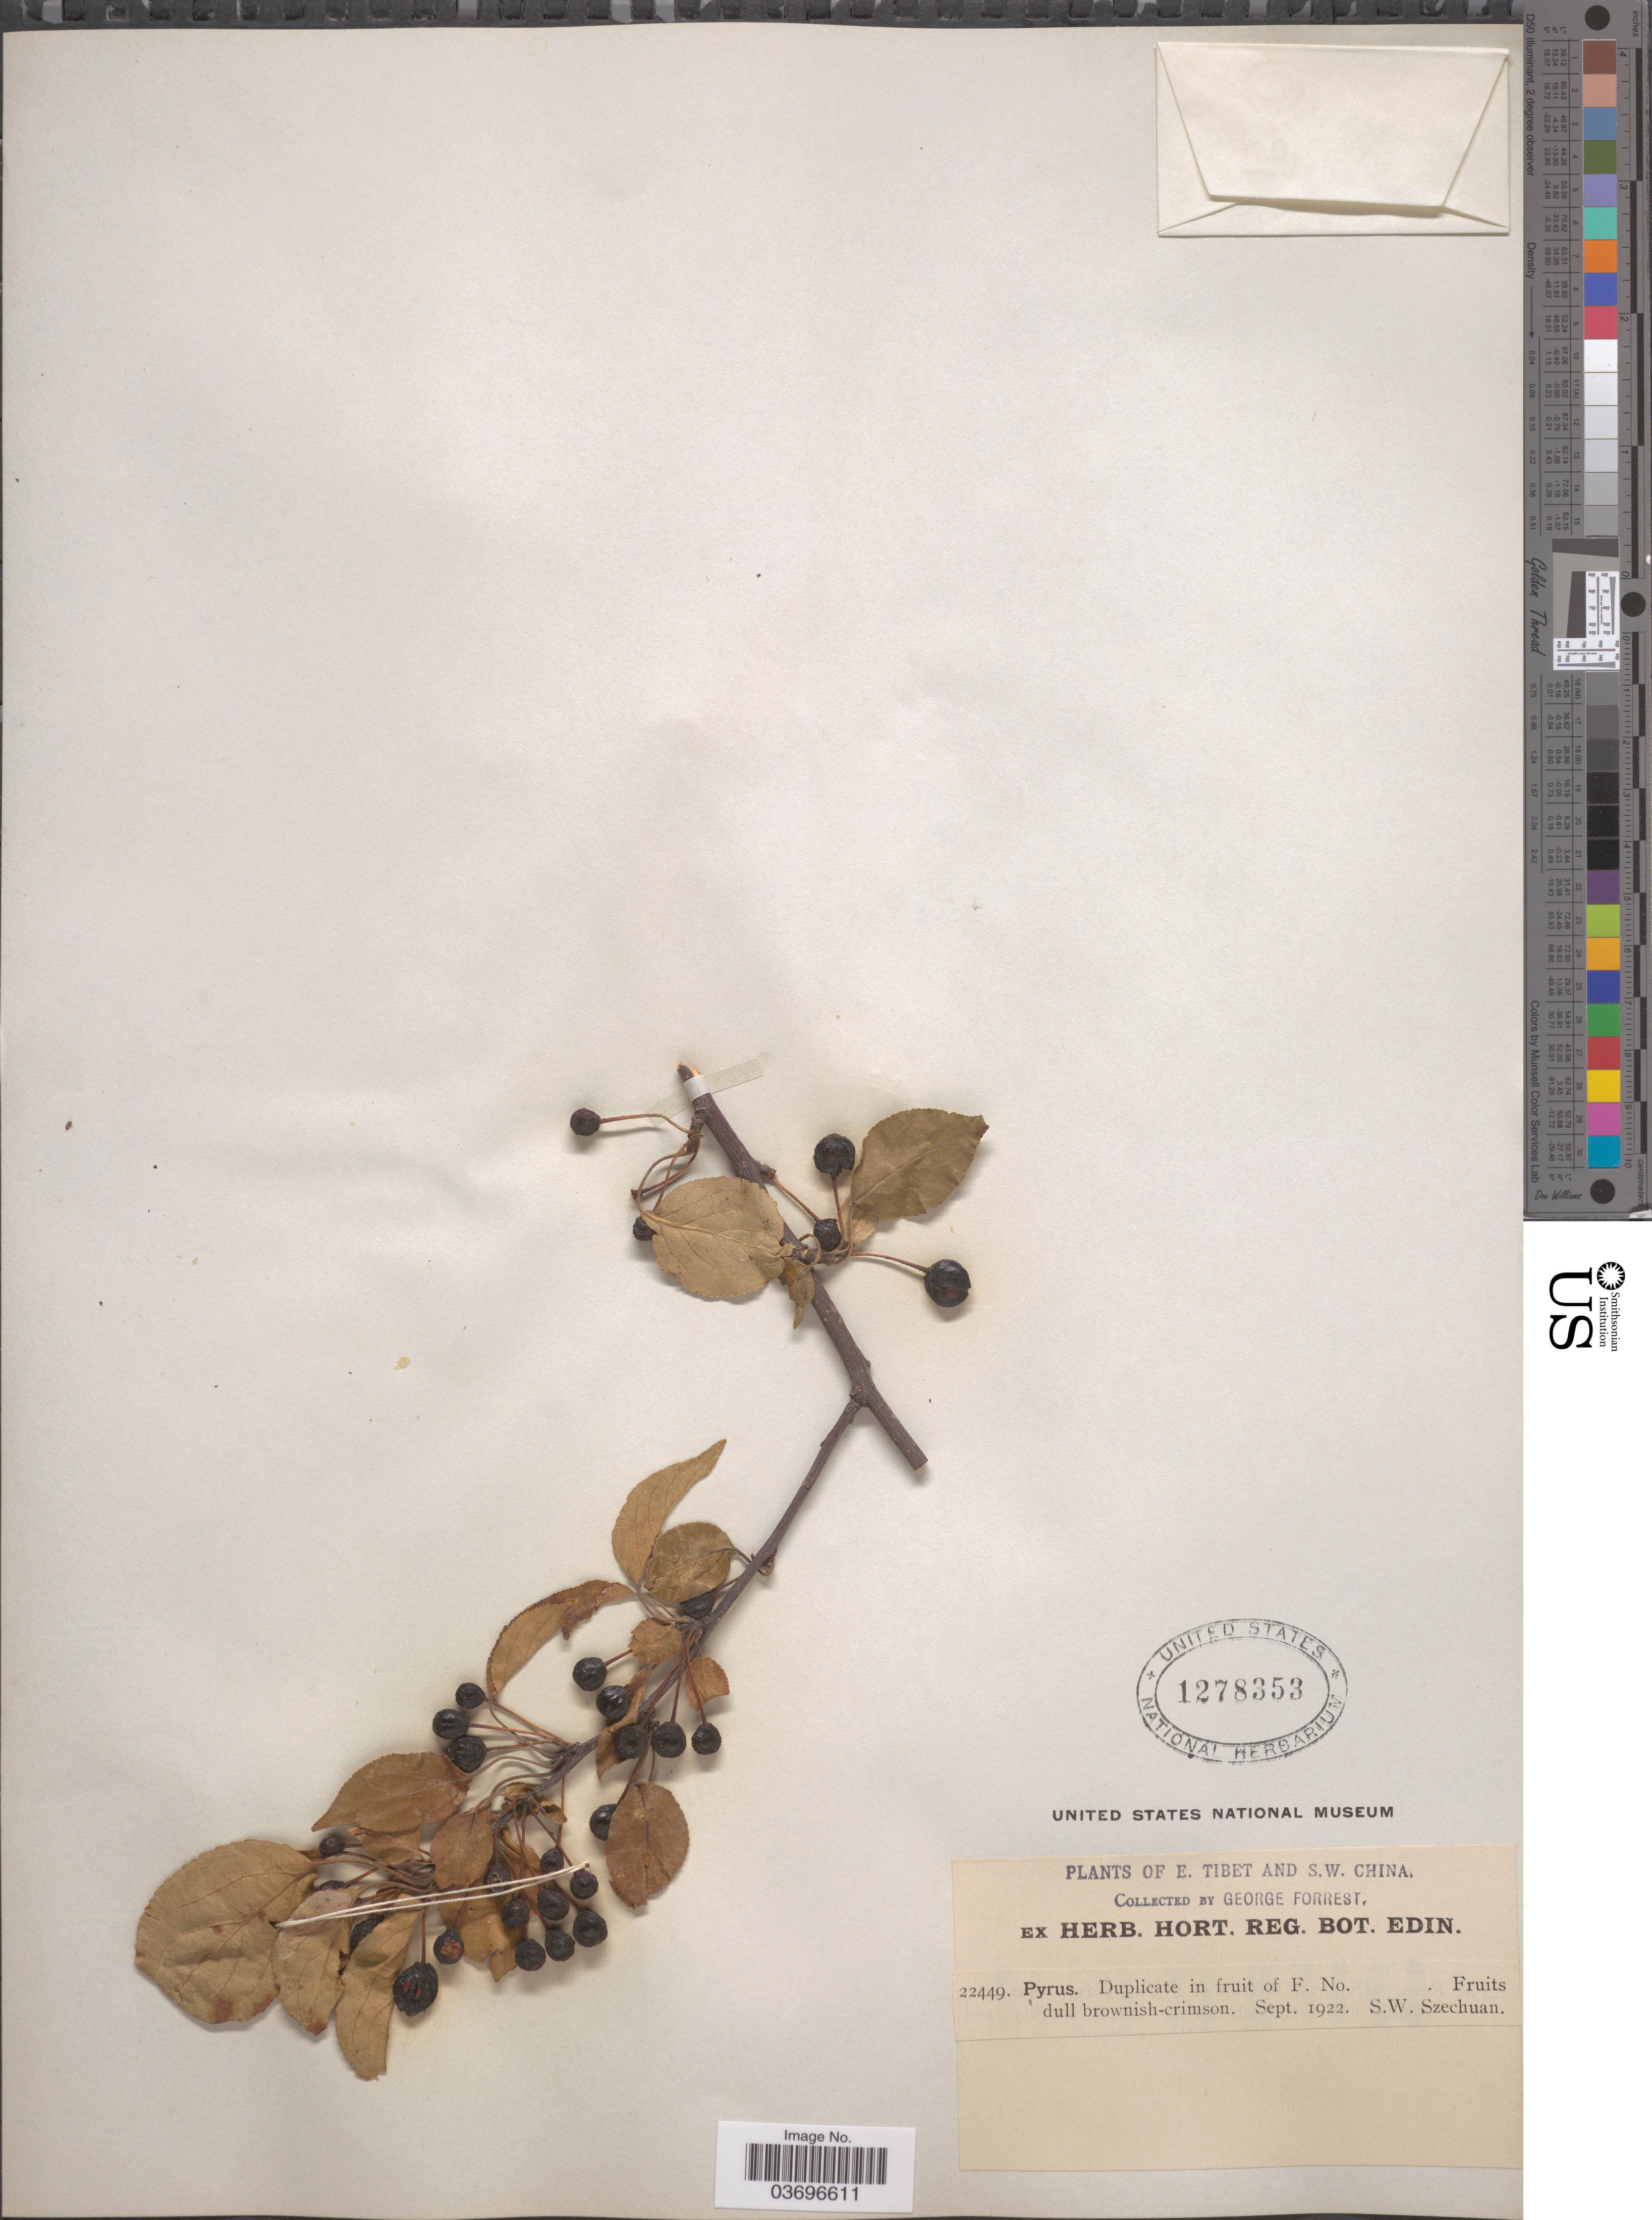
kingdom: Plantae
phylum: Tracheophyta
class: Magnoliopsida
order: Rosales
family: Rosaceae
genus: Pyrus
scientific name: Pyrus sp.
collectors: G. Forrest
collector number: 22449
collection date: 1922-09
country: China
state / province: Sichuan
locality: S. W. China. S.W. Szechuan.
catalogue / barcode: US 1278353